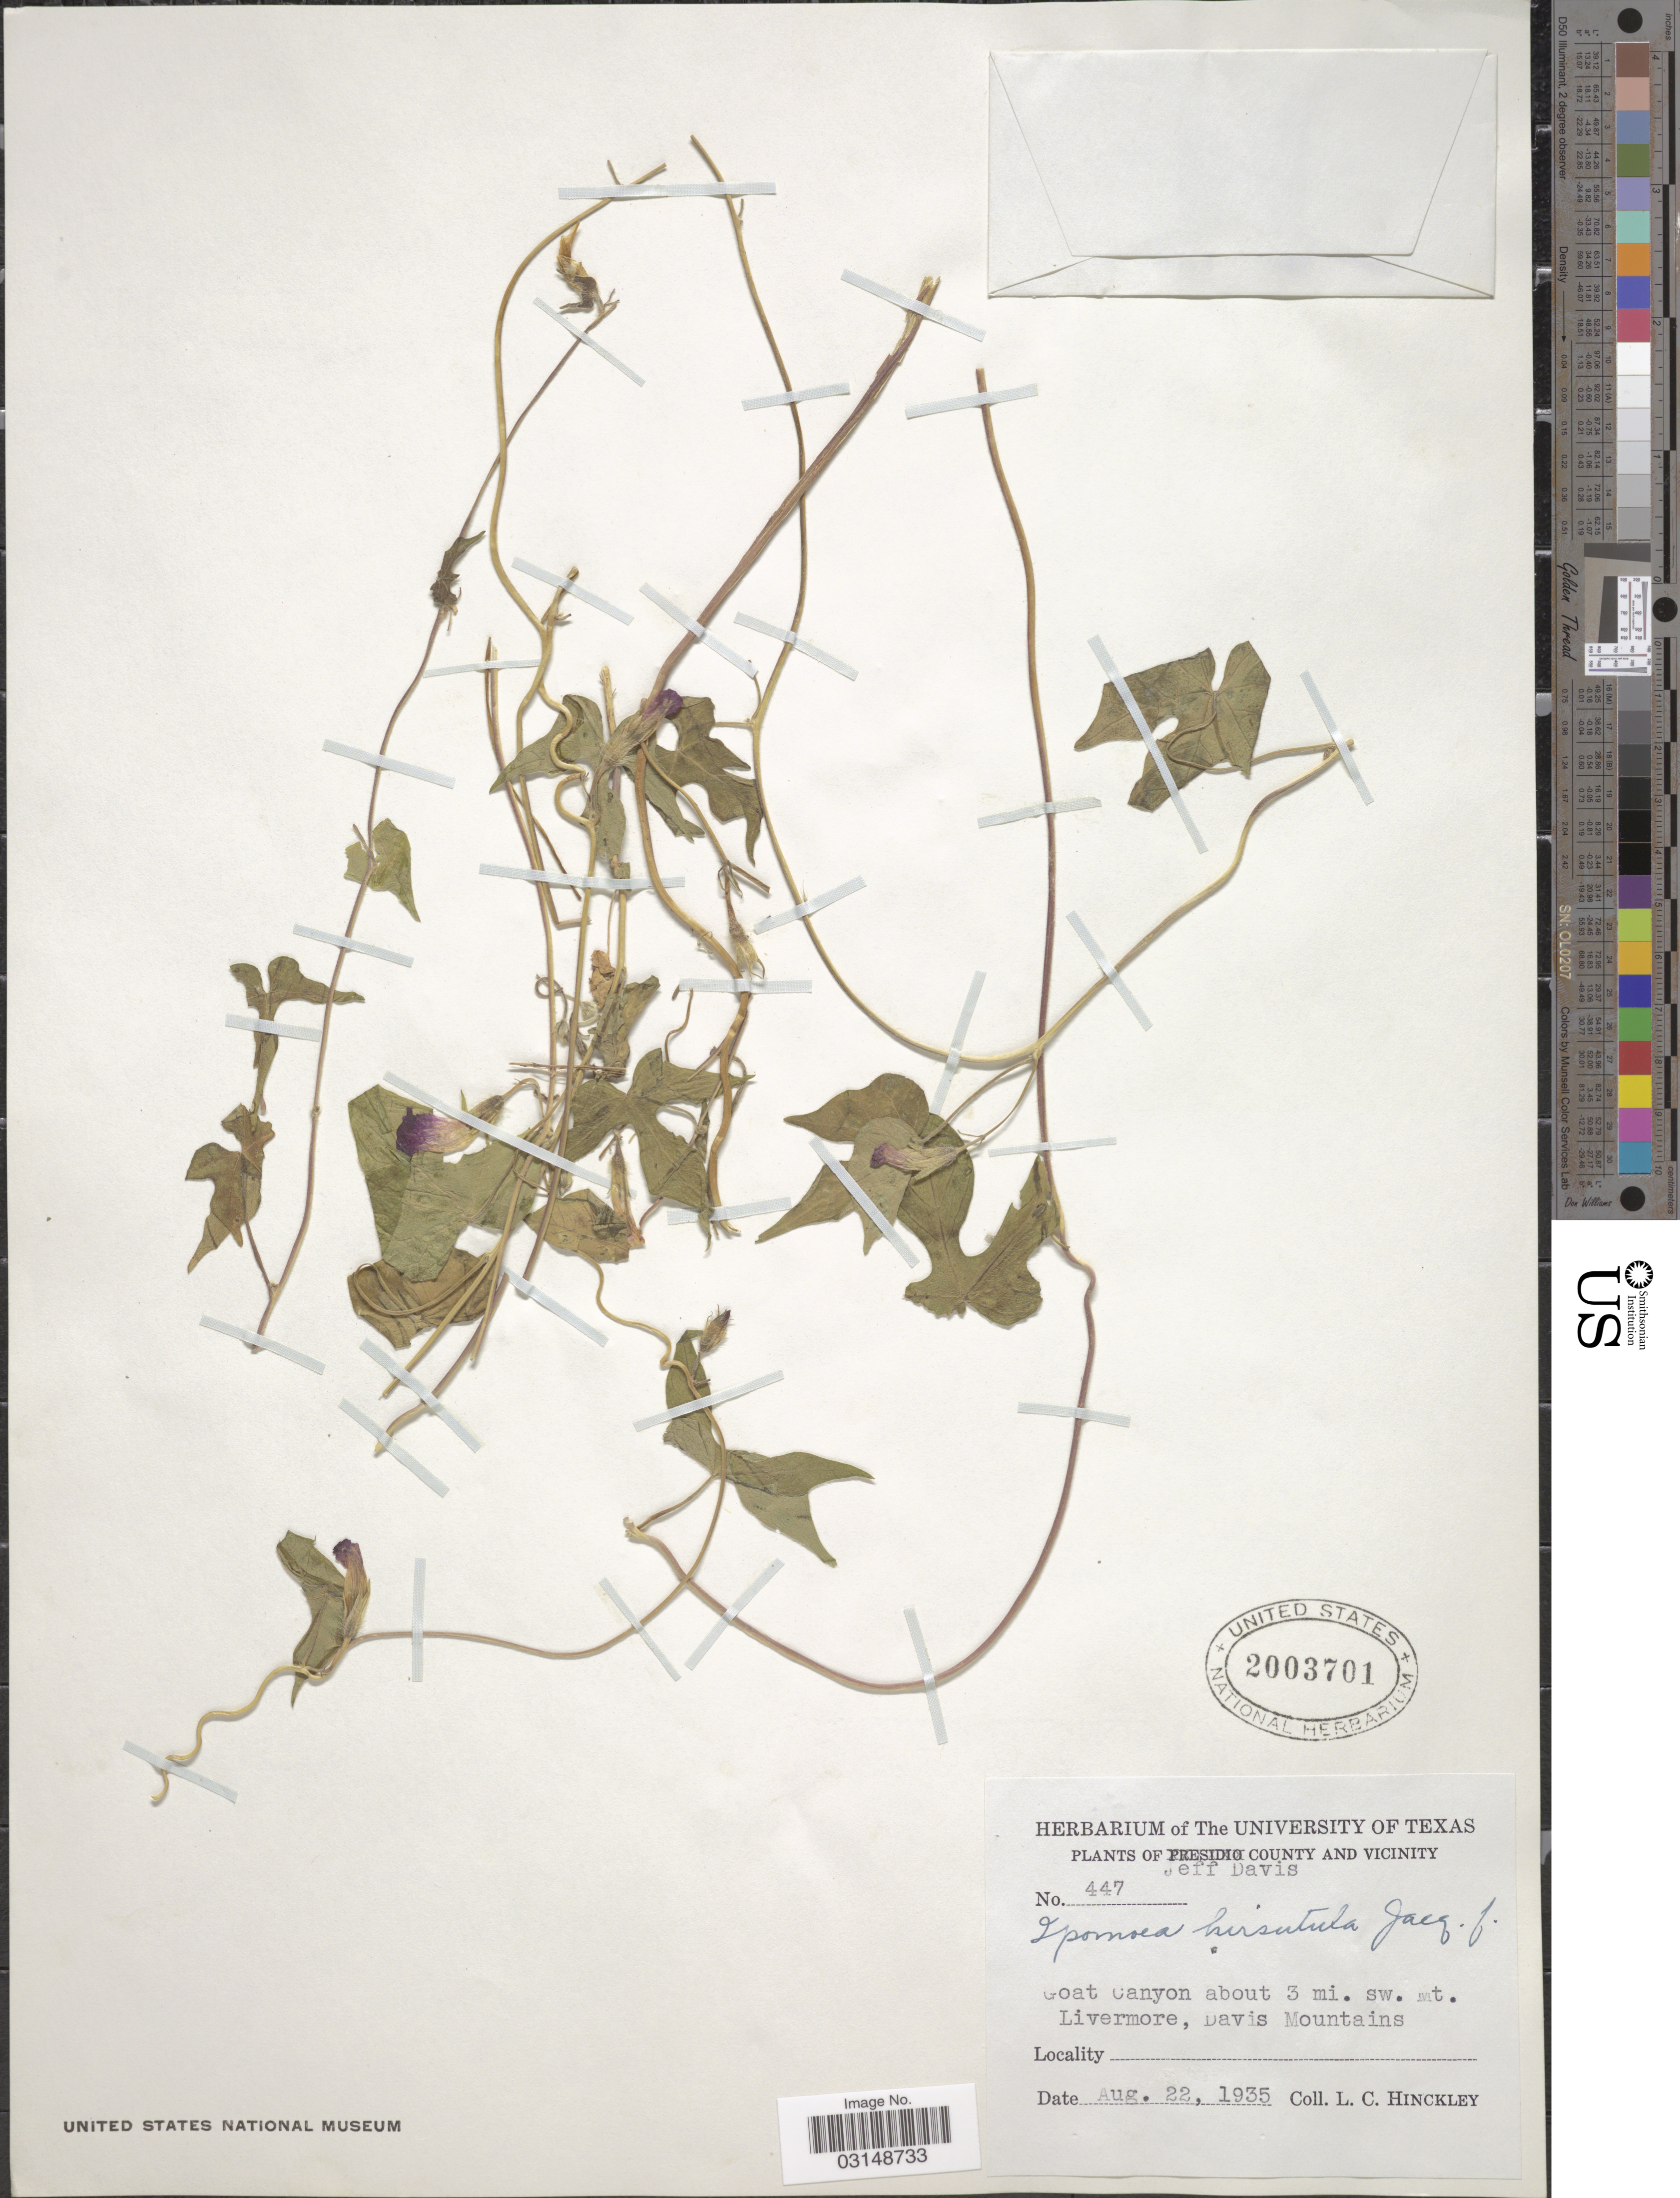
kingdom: Plantae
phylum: Tracheophyta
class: Magnoliopsida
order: Solanales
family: Convolvulaceae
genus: Ipomoea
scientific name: Ipomoea hirsutula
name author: J. Jacq.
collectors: L. Hinckley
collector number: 447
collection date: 1935-08-22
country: United States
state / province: Texas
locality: Jeff Davis county. Goat Canyon about 3 mi. sw. at Livermore, Davis Mountains.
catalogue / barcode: US 2003701